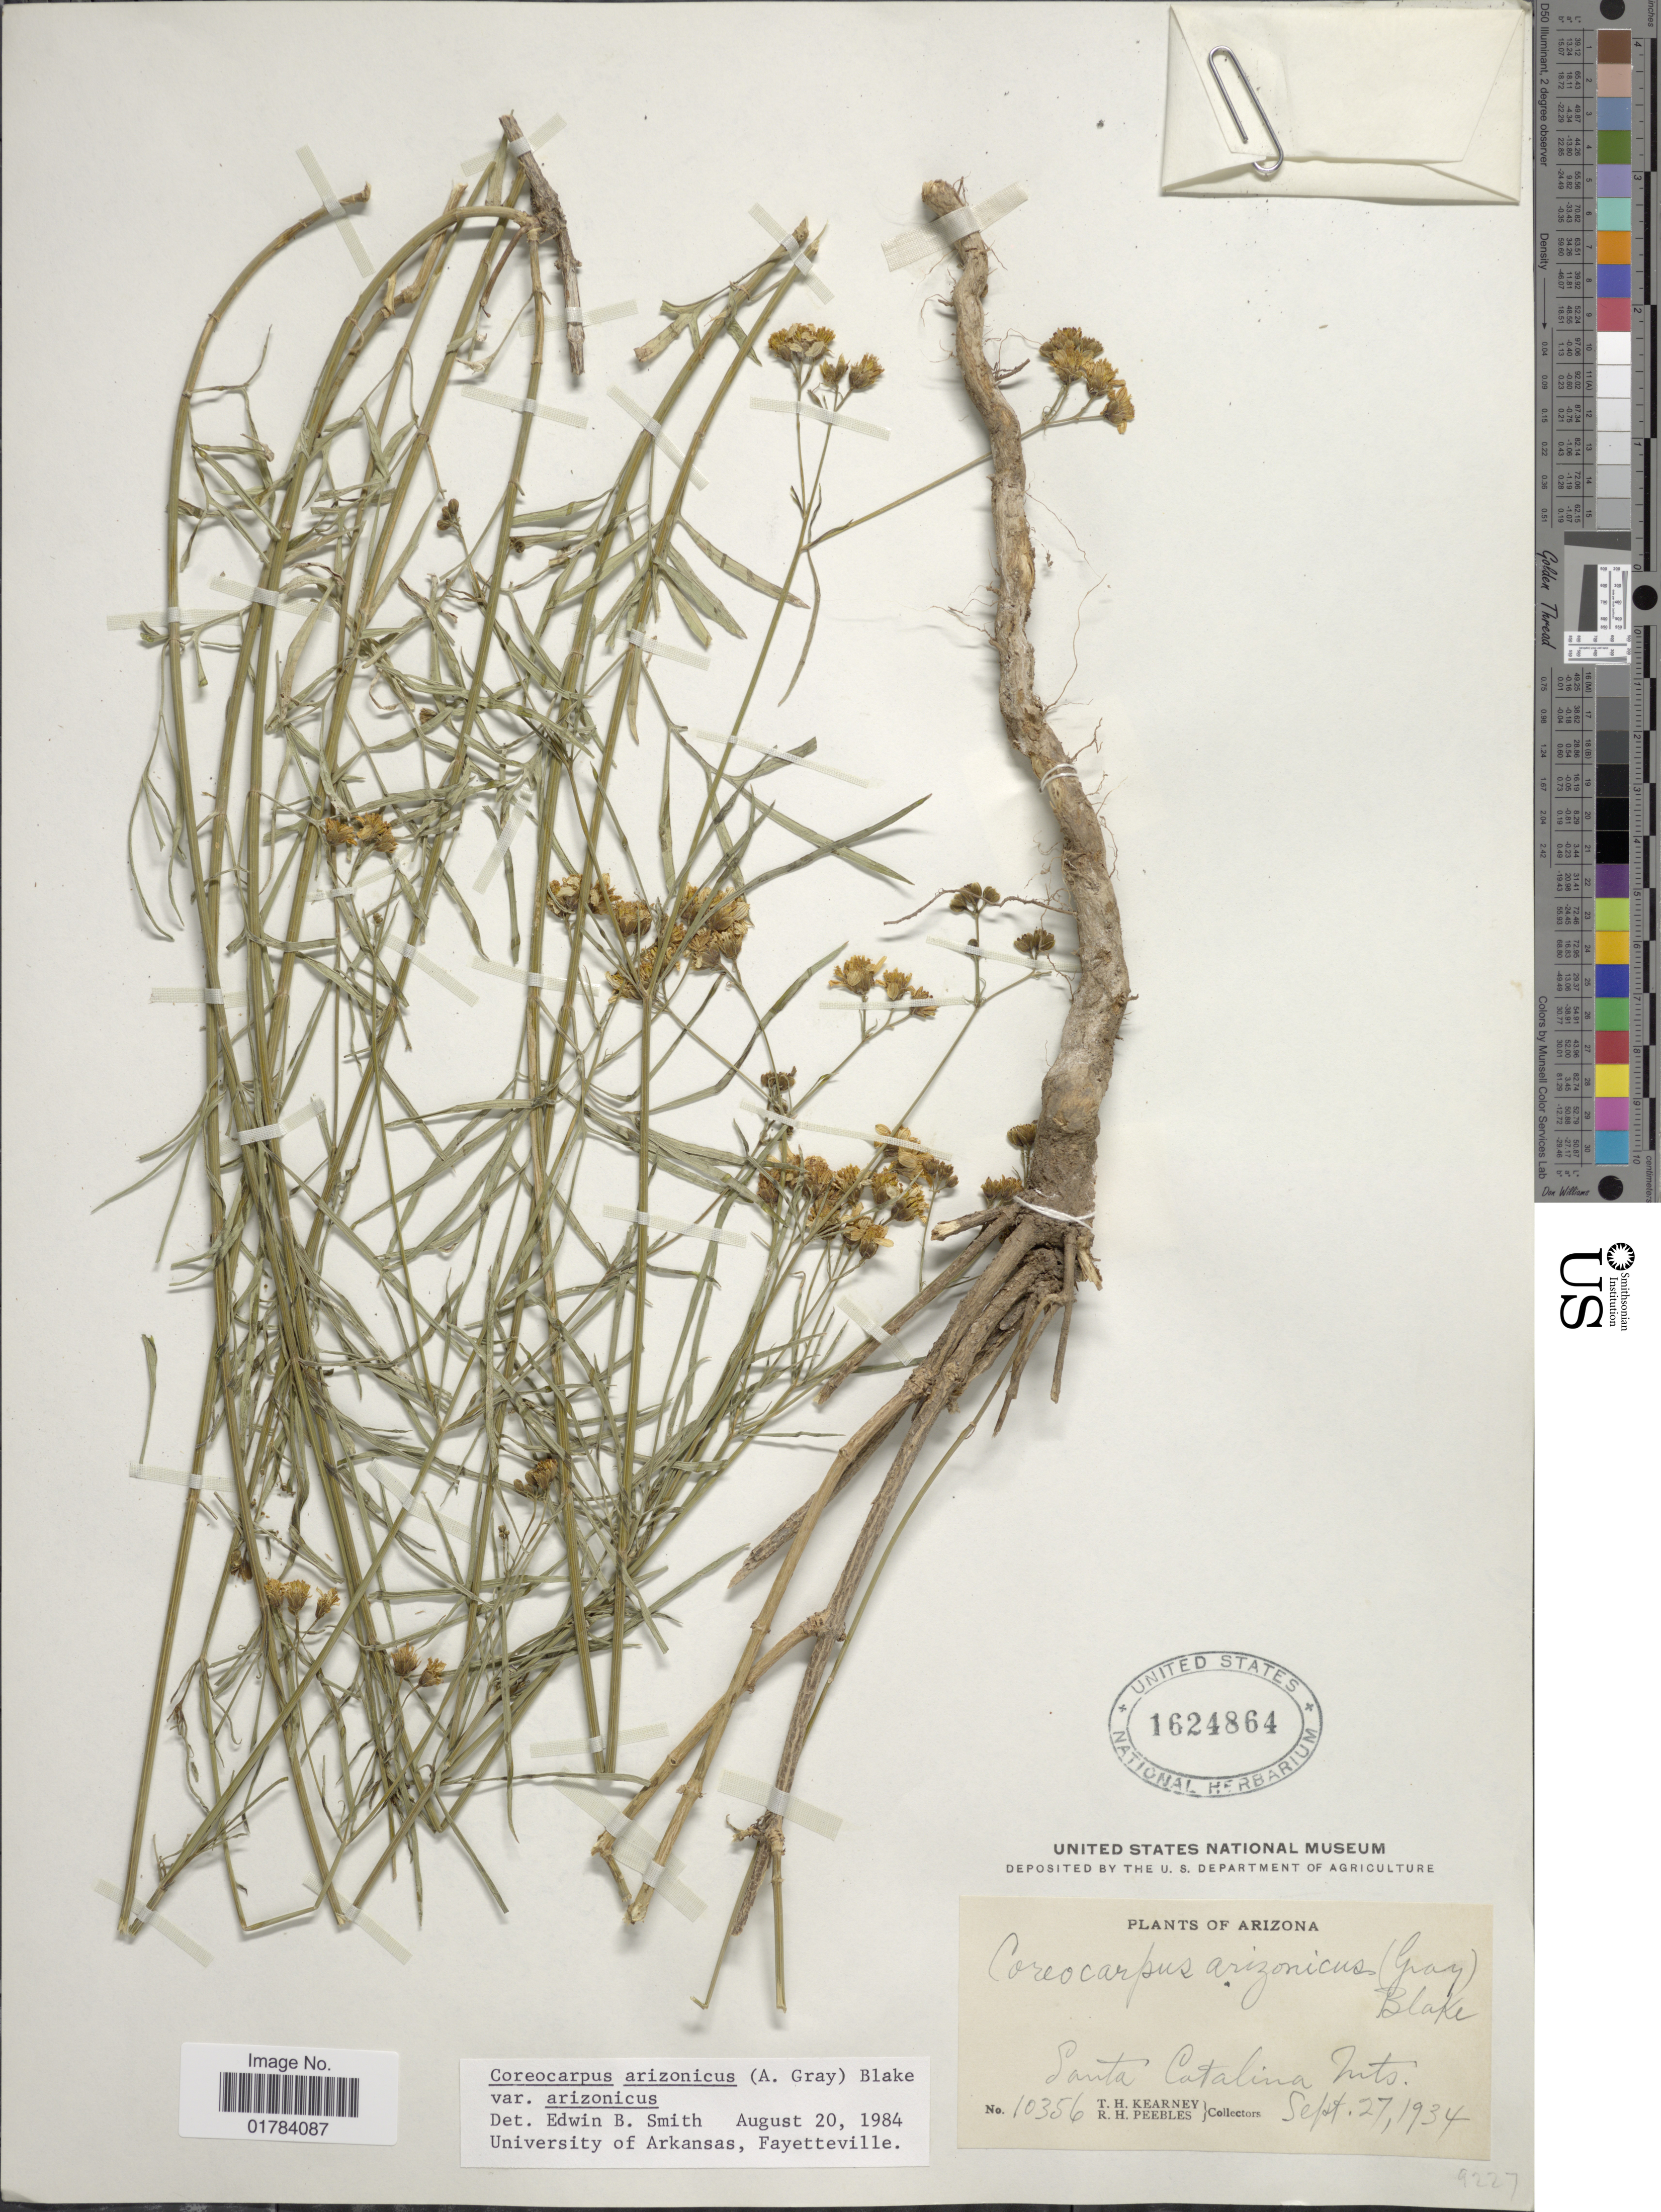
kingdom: Plantae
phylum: Tracheophyta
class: Magnoliopsida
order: Asterales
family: Asteraceae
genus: Coreocarpus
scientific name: Coreocarpus arizonicus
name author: (A. Gray) S.F. Blake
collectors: T. H. Kearney & R. H. Peebles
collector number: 10356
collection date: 1934-09-27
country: United States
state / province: Arizona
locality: Santa Catalina Mts.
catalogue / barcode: US 1624864